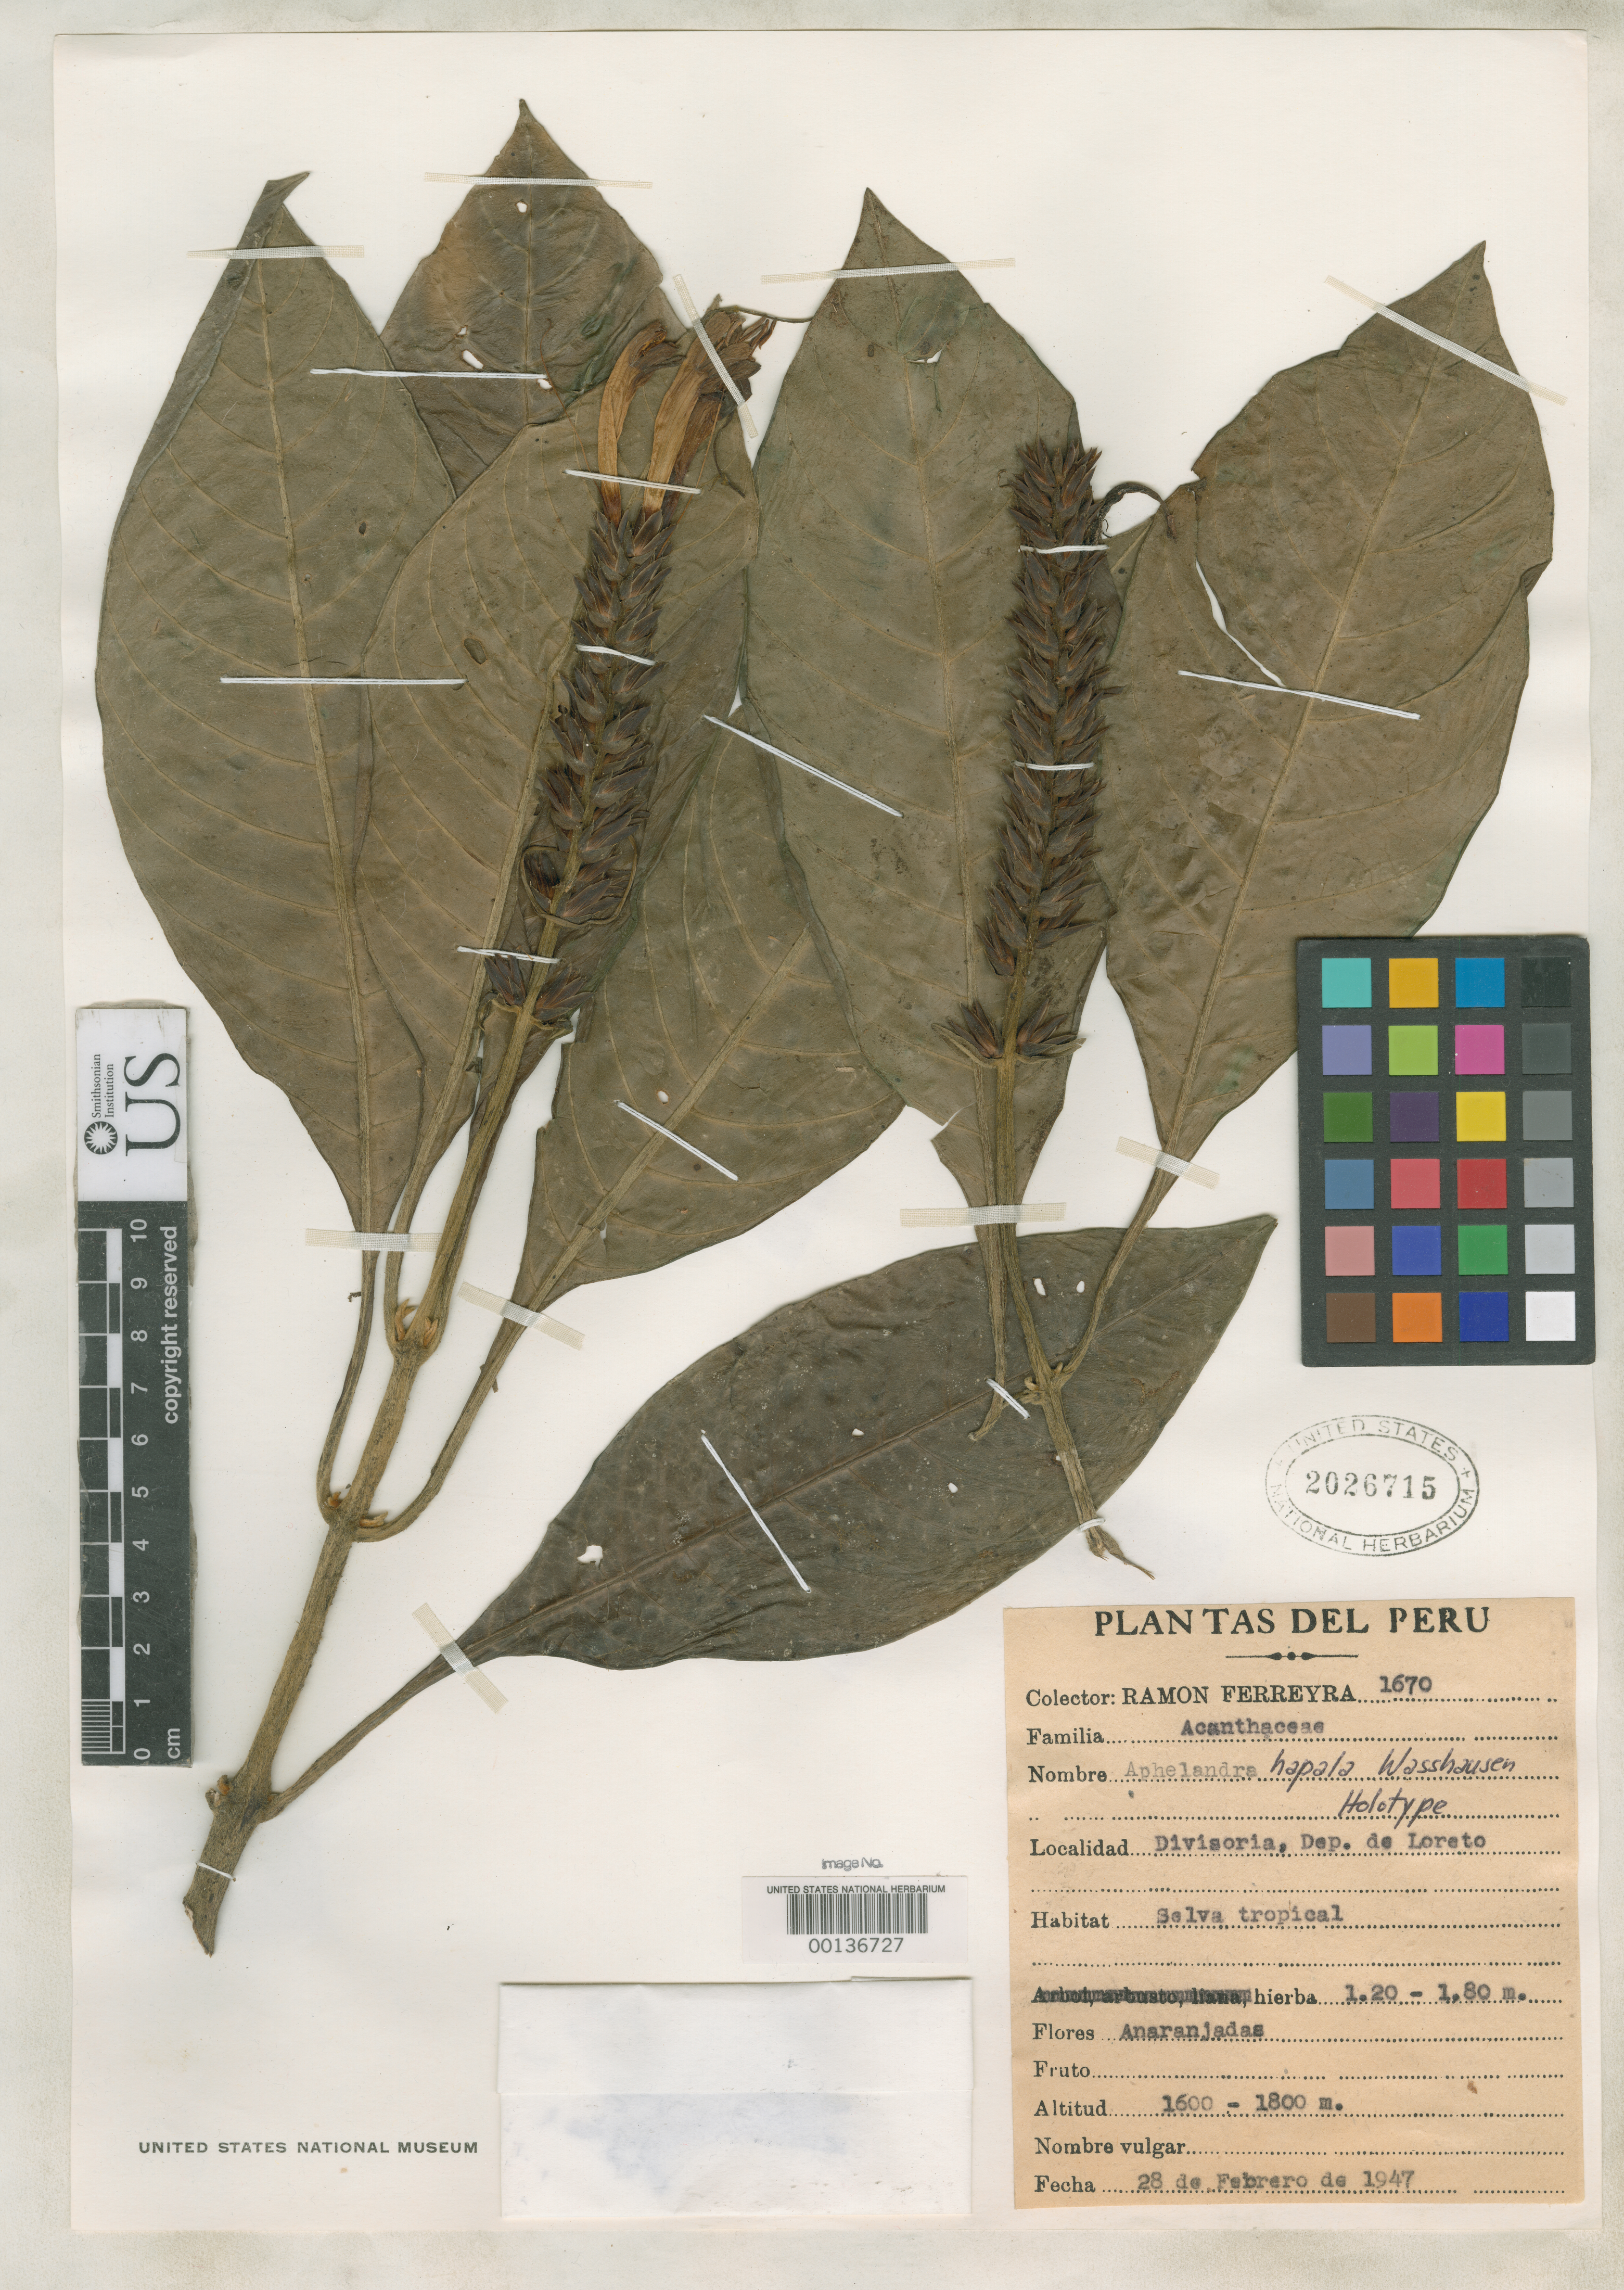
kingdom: Plantae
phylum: Tracheophyta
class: Magnoliopsida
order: Lamiales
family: Acanthaceae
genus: Aphelandra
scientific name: Aphelandra hapala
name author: Wassh.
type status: Holotype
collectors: R. A. Ferreyra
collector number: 1670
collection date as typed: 28 Feb 1947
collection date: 1947-02-28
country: Peru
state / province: Loreto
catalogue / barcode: US 2026715